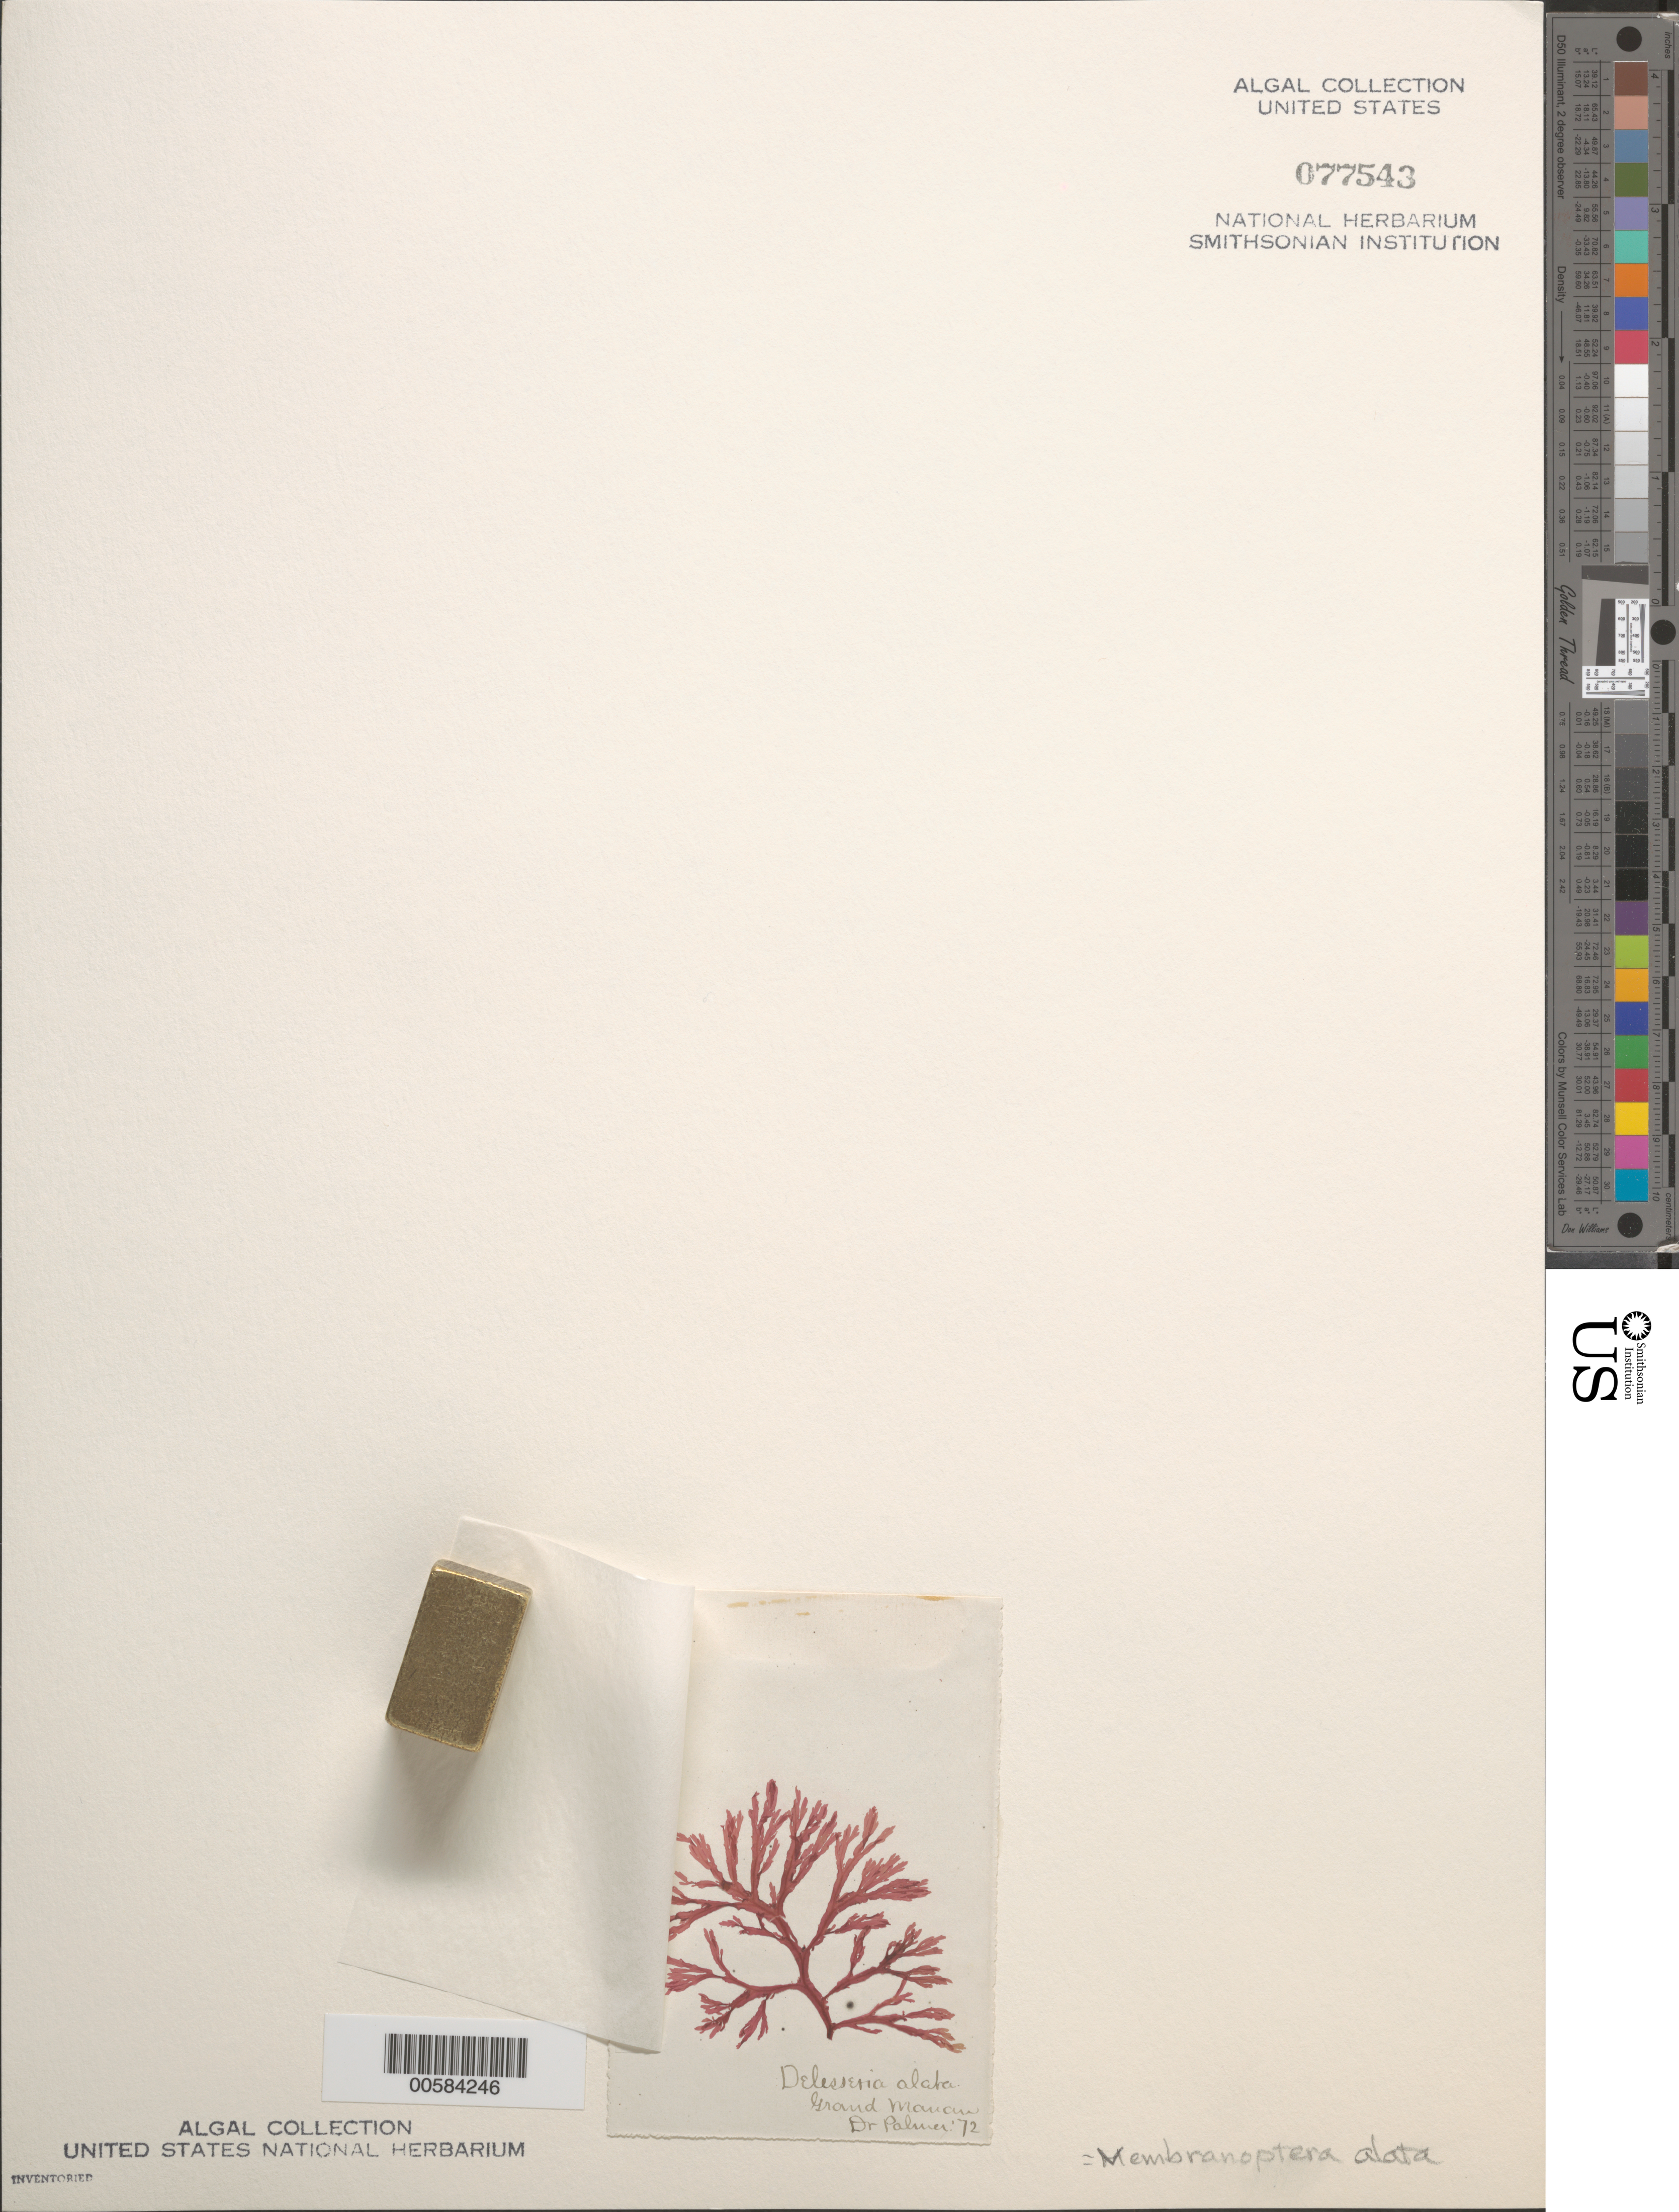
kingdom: Plantae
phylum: Rhodophyta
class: Florideophyceae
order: Ceramiales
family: Delesseriaceae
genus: Membranoptera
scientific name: Membranoptera alata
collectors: E. Palmer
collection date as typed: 1872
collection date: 1872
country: Canada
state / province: New Brunswick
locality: Grand manan island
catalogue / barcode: US 77543